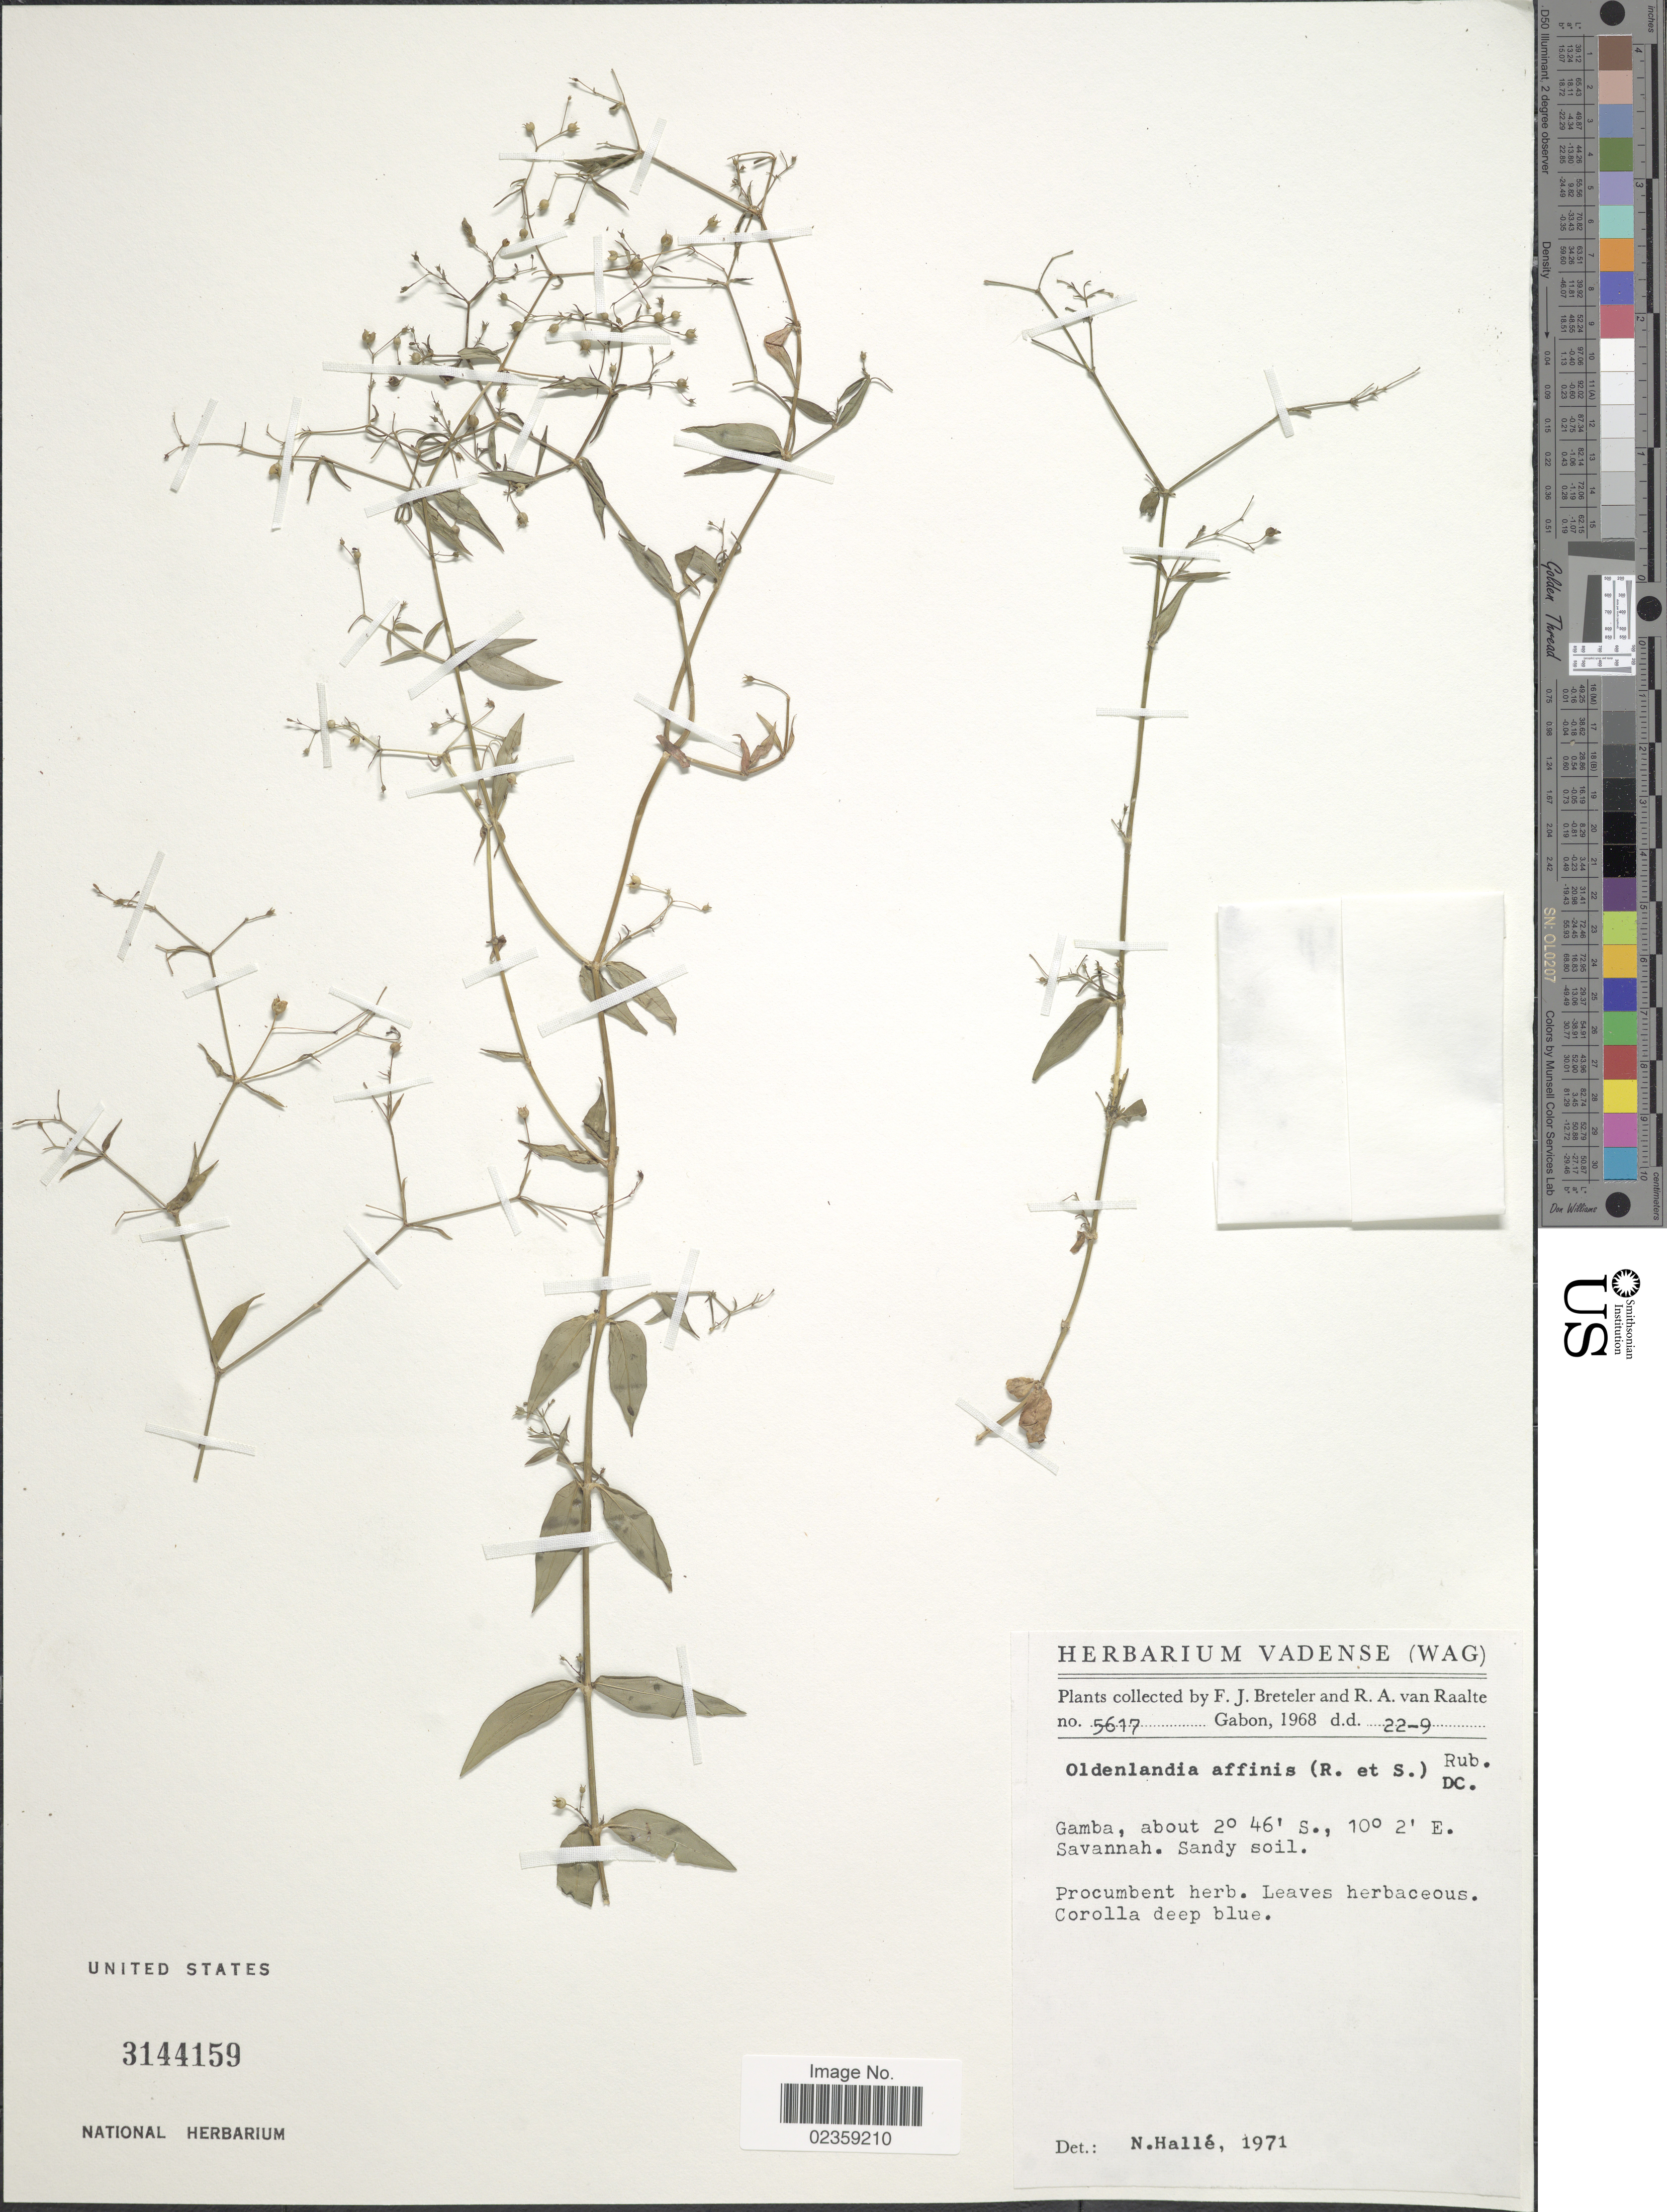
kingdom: Plantae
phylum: Tracheophyta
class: Magnoliopsida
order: Gentianales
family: Rubiaceae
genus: Oldenlandia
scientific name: Oldenlandia affinis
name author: (Roem.) DC.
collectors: F. J. Breteler & R. Van Raalte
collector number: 5617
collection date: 1968-09-22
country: Gabon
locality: Gamba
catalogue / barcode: US 3144159